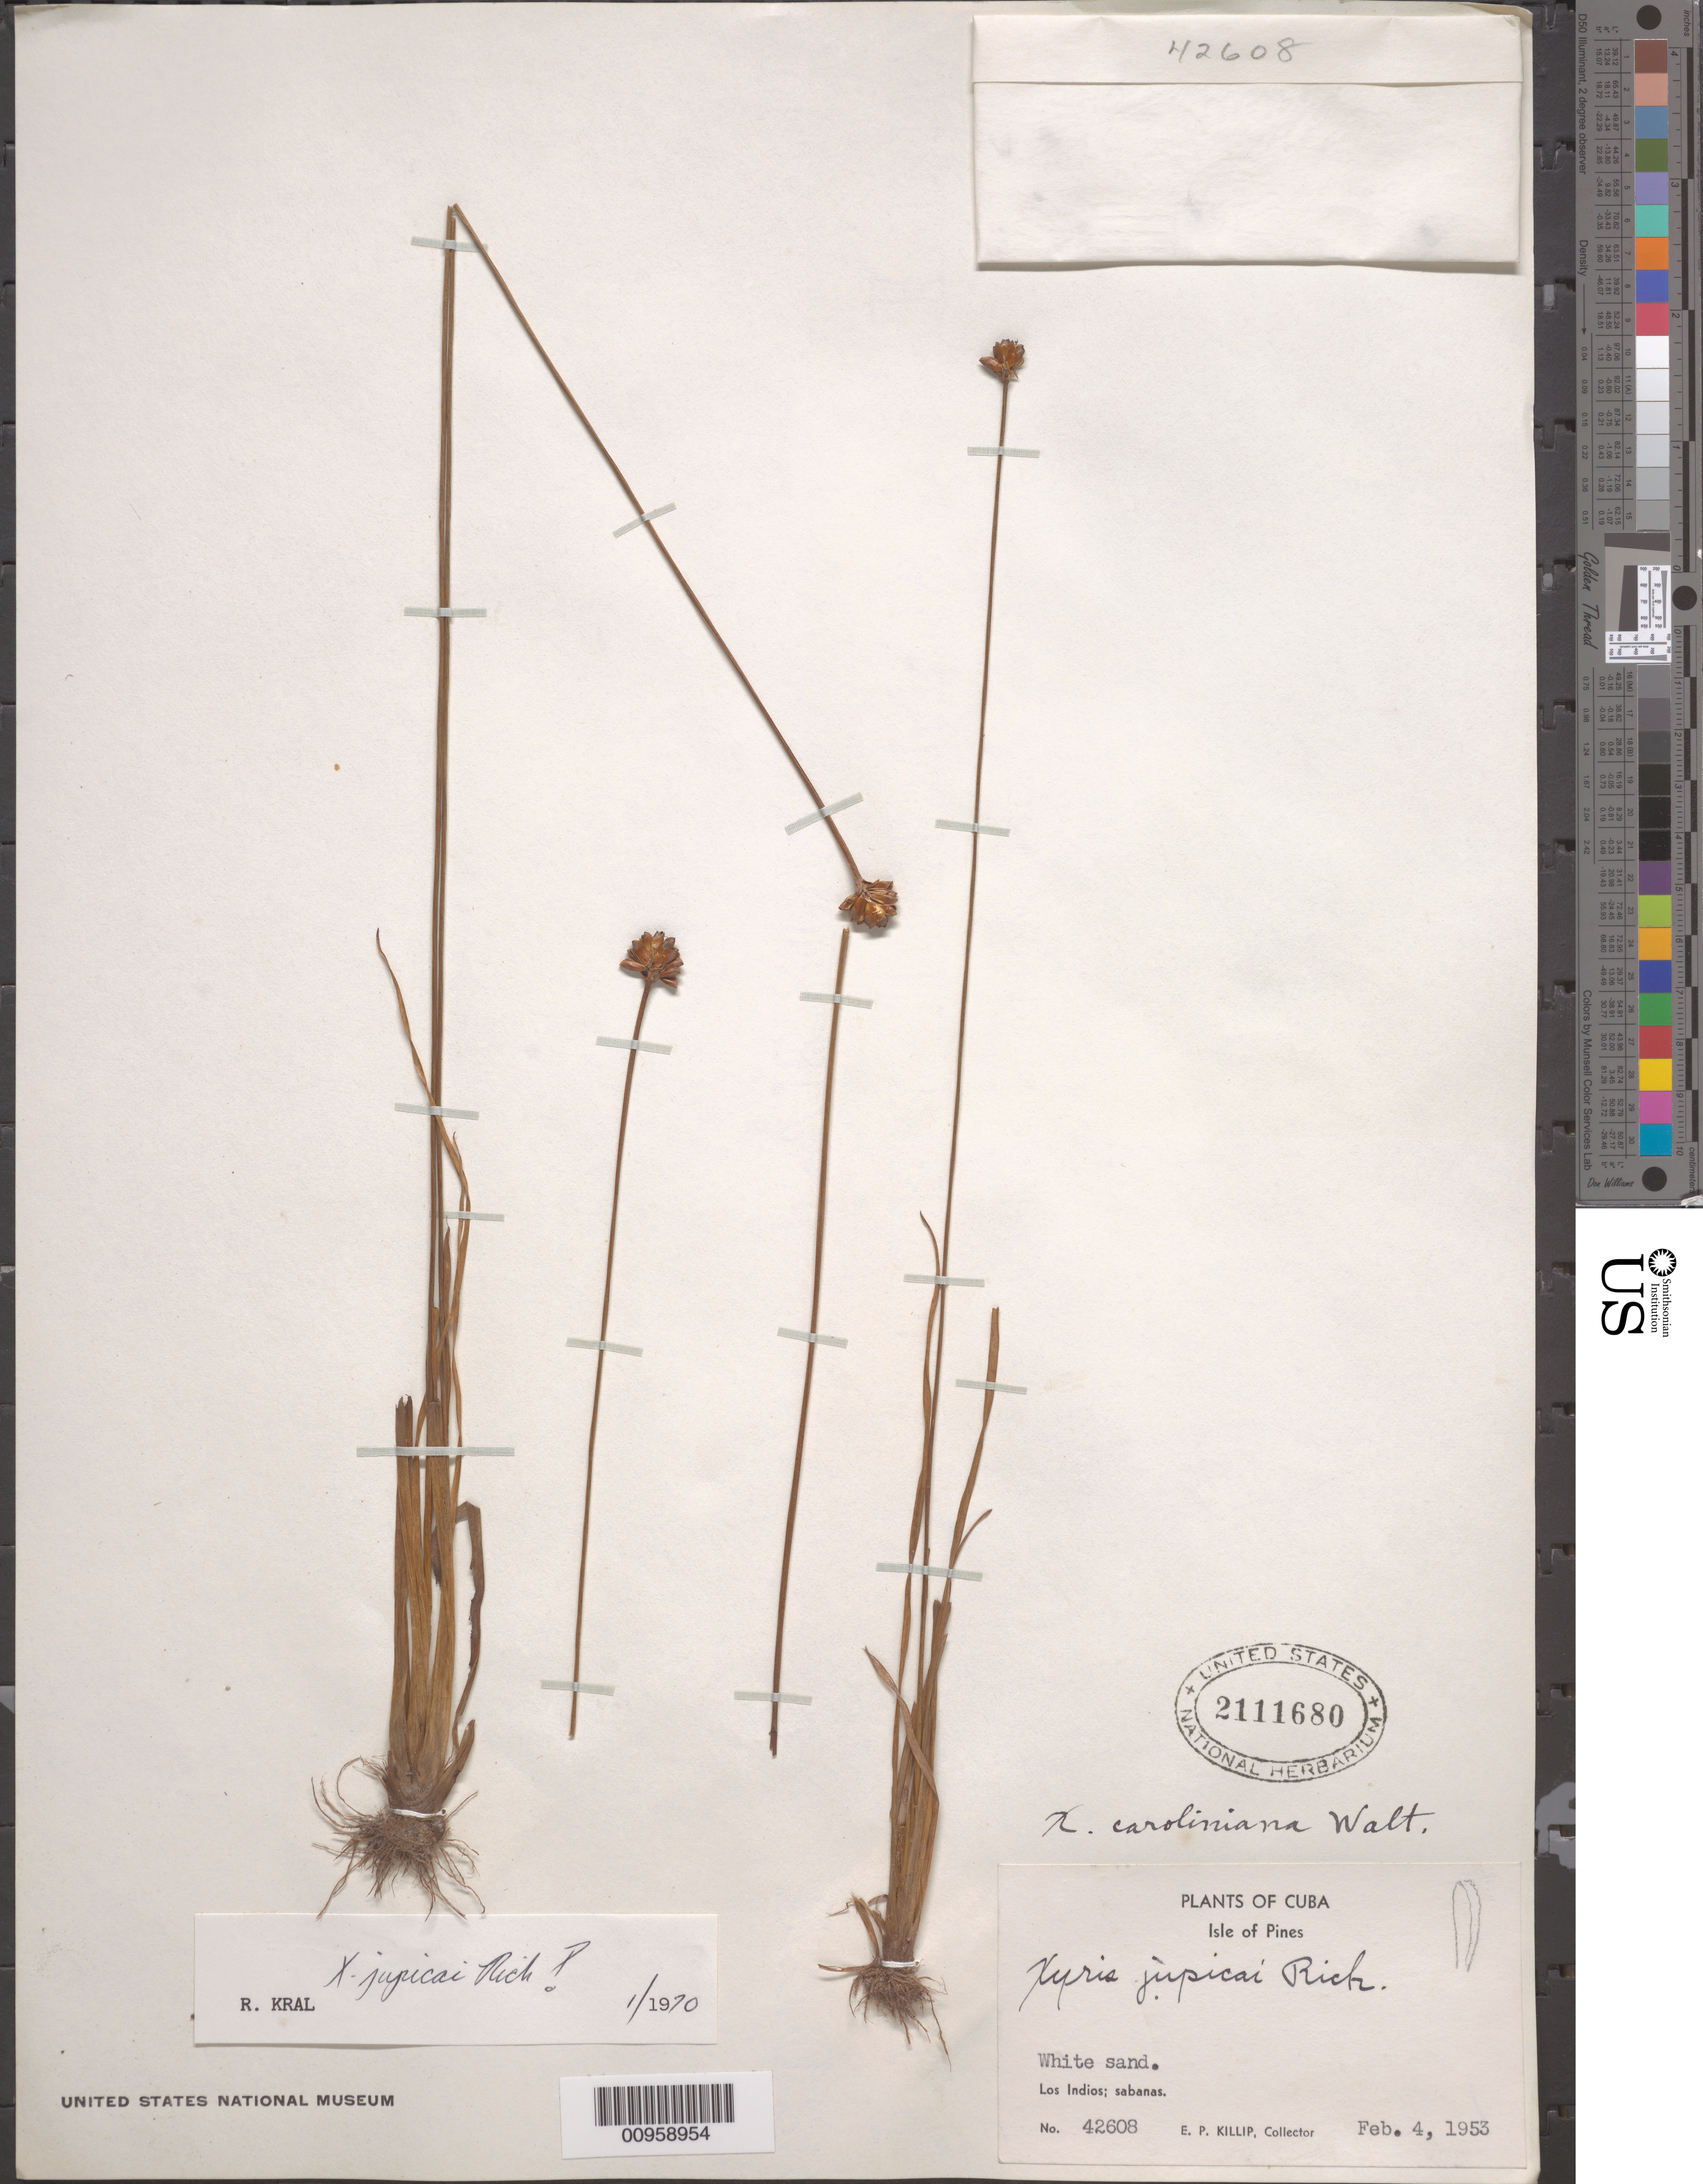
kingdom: Plantae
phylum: Tracheophyta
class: Liliopsida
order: Poales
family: Xyridaceae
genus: Xyris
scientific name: Xyris jupicai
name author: Rich.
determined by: Kral, Robert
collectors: E. P. Killip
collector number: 42608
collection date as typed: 04 Feb 1953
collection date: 1953-02-04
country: Cuba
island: Isla de la Juventud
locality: Los Indios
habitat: White sand sabanas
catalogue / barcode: US 2111680